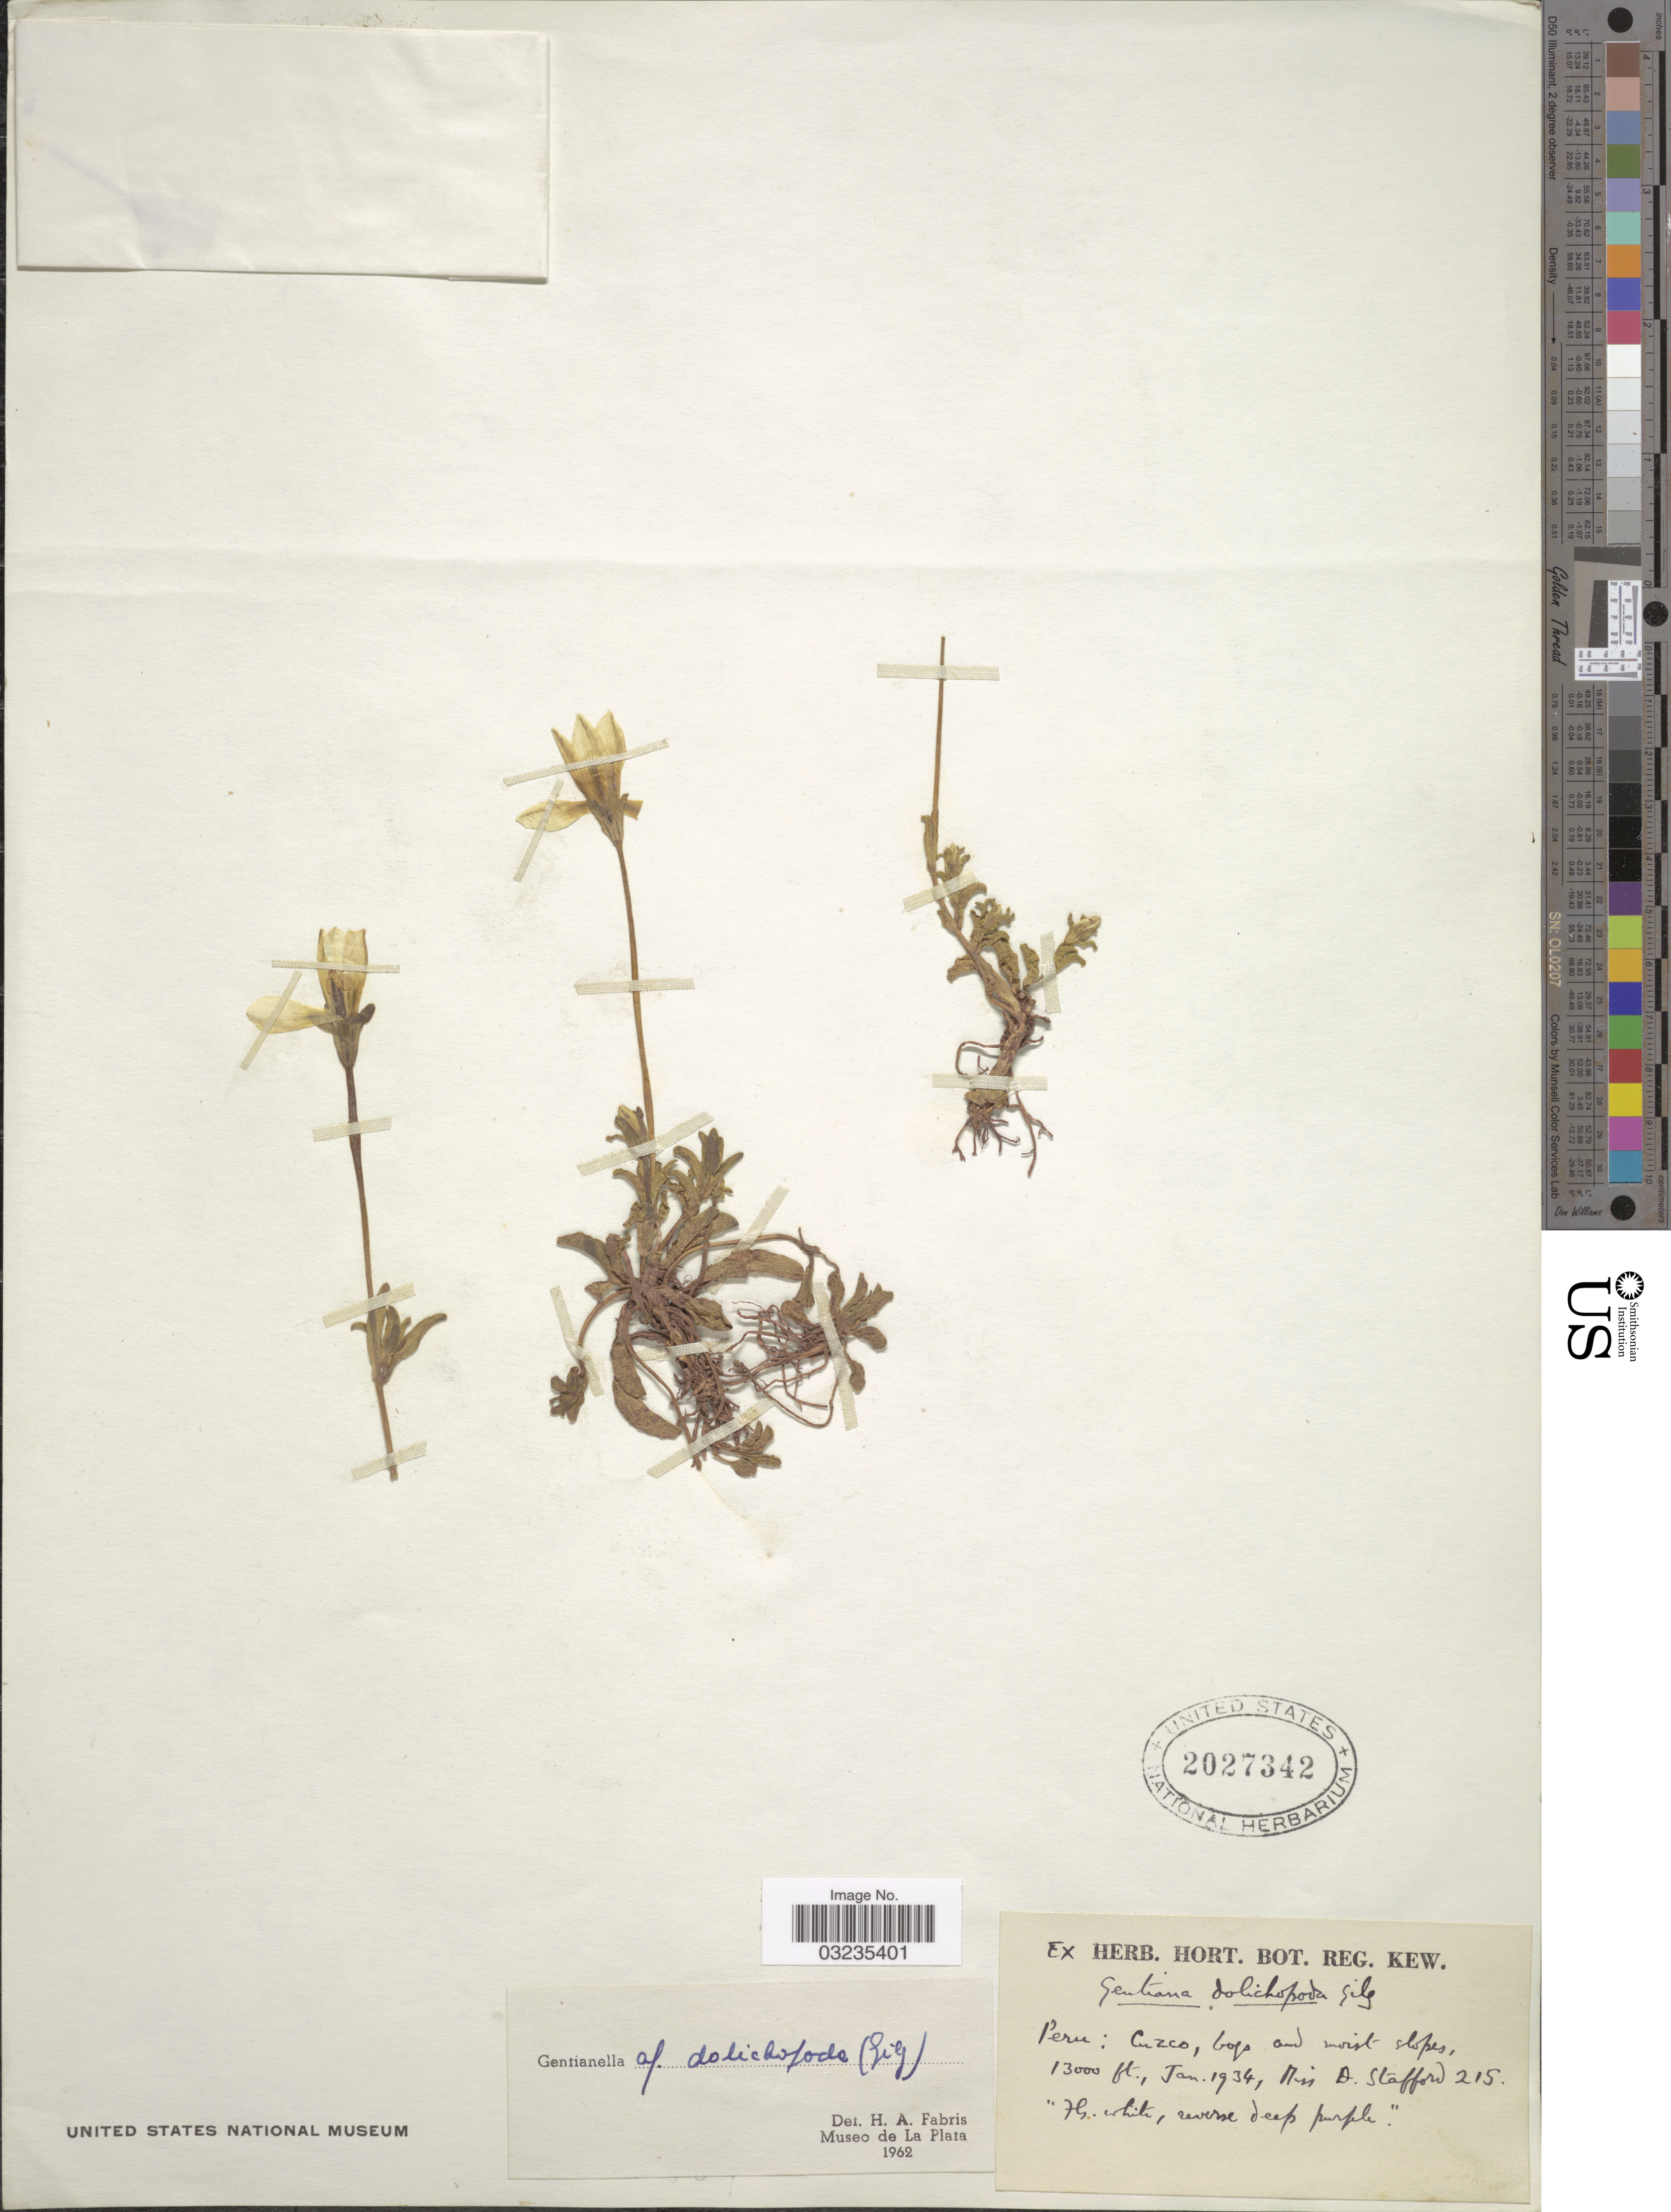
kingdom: Plantae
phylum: Tracheophyta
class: Magnoliopsida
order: Gentianales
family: Gentianaceae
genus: Gentiana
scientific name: Gentiana dolichopoda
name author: Gilg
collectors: D. Stafford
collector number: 215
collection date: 1934-01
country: Peru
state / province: Cusco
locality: Cuzco.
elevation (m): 3962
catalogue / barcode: US 2027342